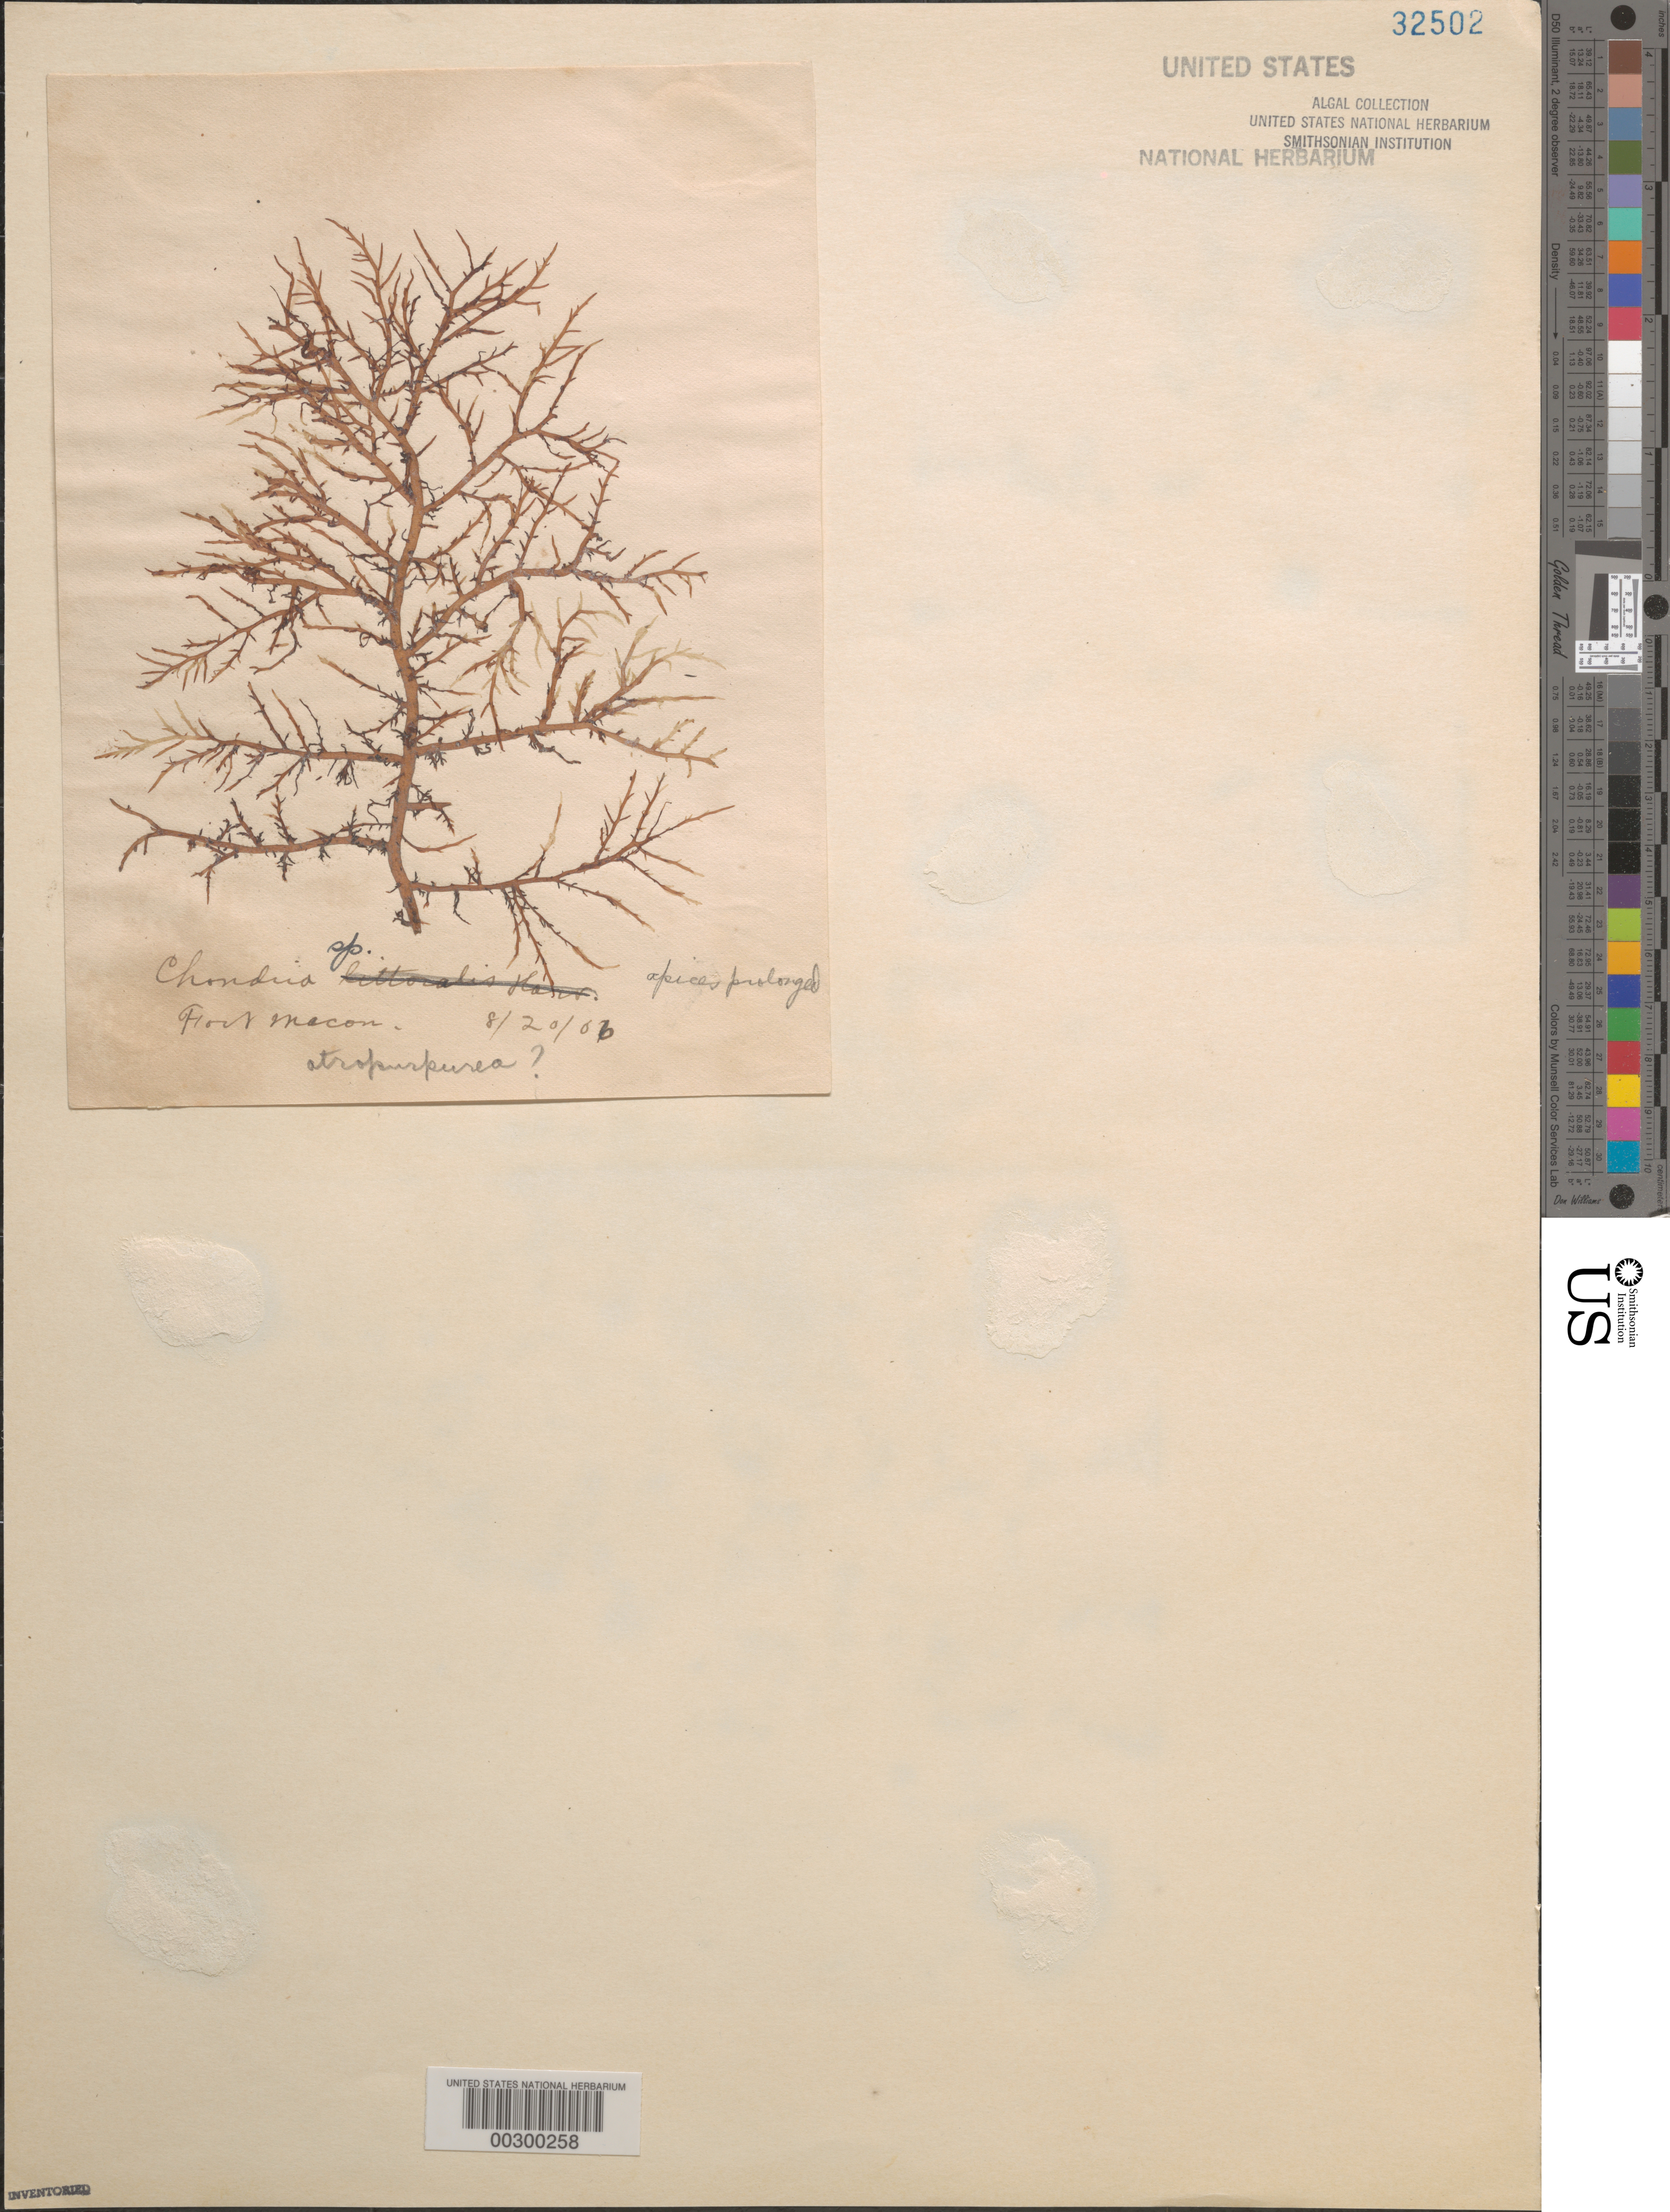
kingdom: Plantae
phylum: Rhodophyta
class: Florideophyceae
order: Ceramiales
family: Rhodomelaceae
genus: Chondria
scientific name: Chondria sp.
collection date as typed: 20 Aug 1906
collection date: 1906-08-20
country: United States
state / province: North Carolina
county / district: Carteret County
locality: Beaufort, Fort Macon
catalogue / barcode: US 32502